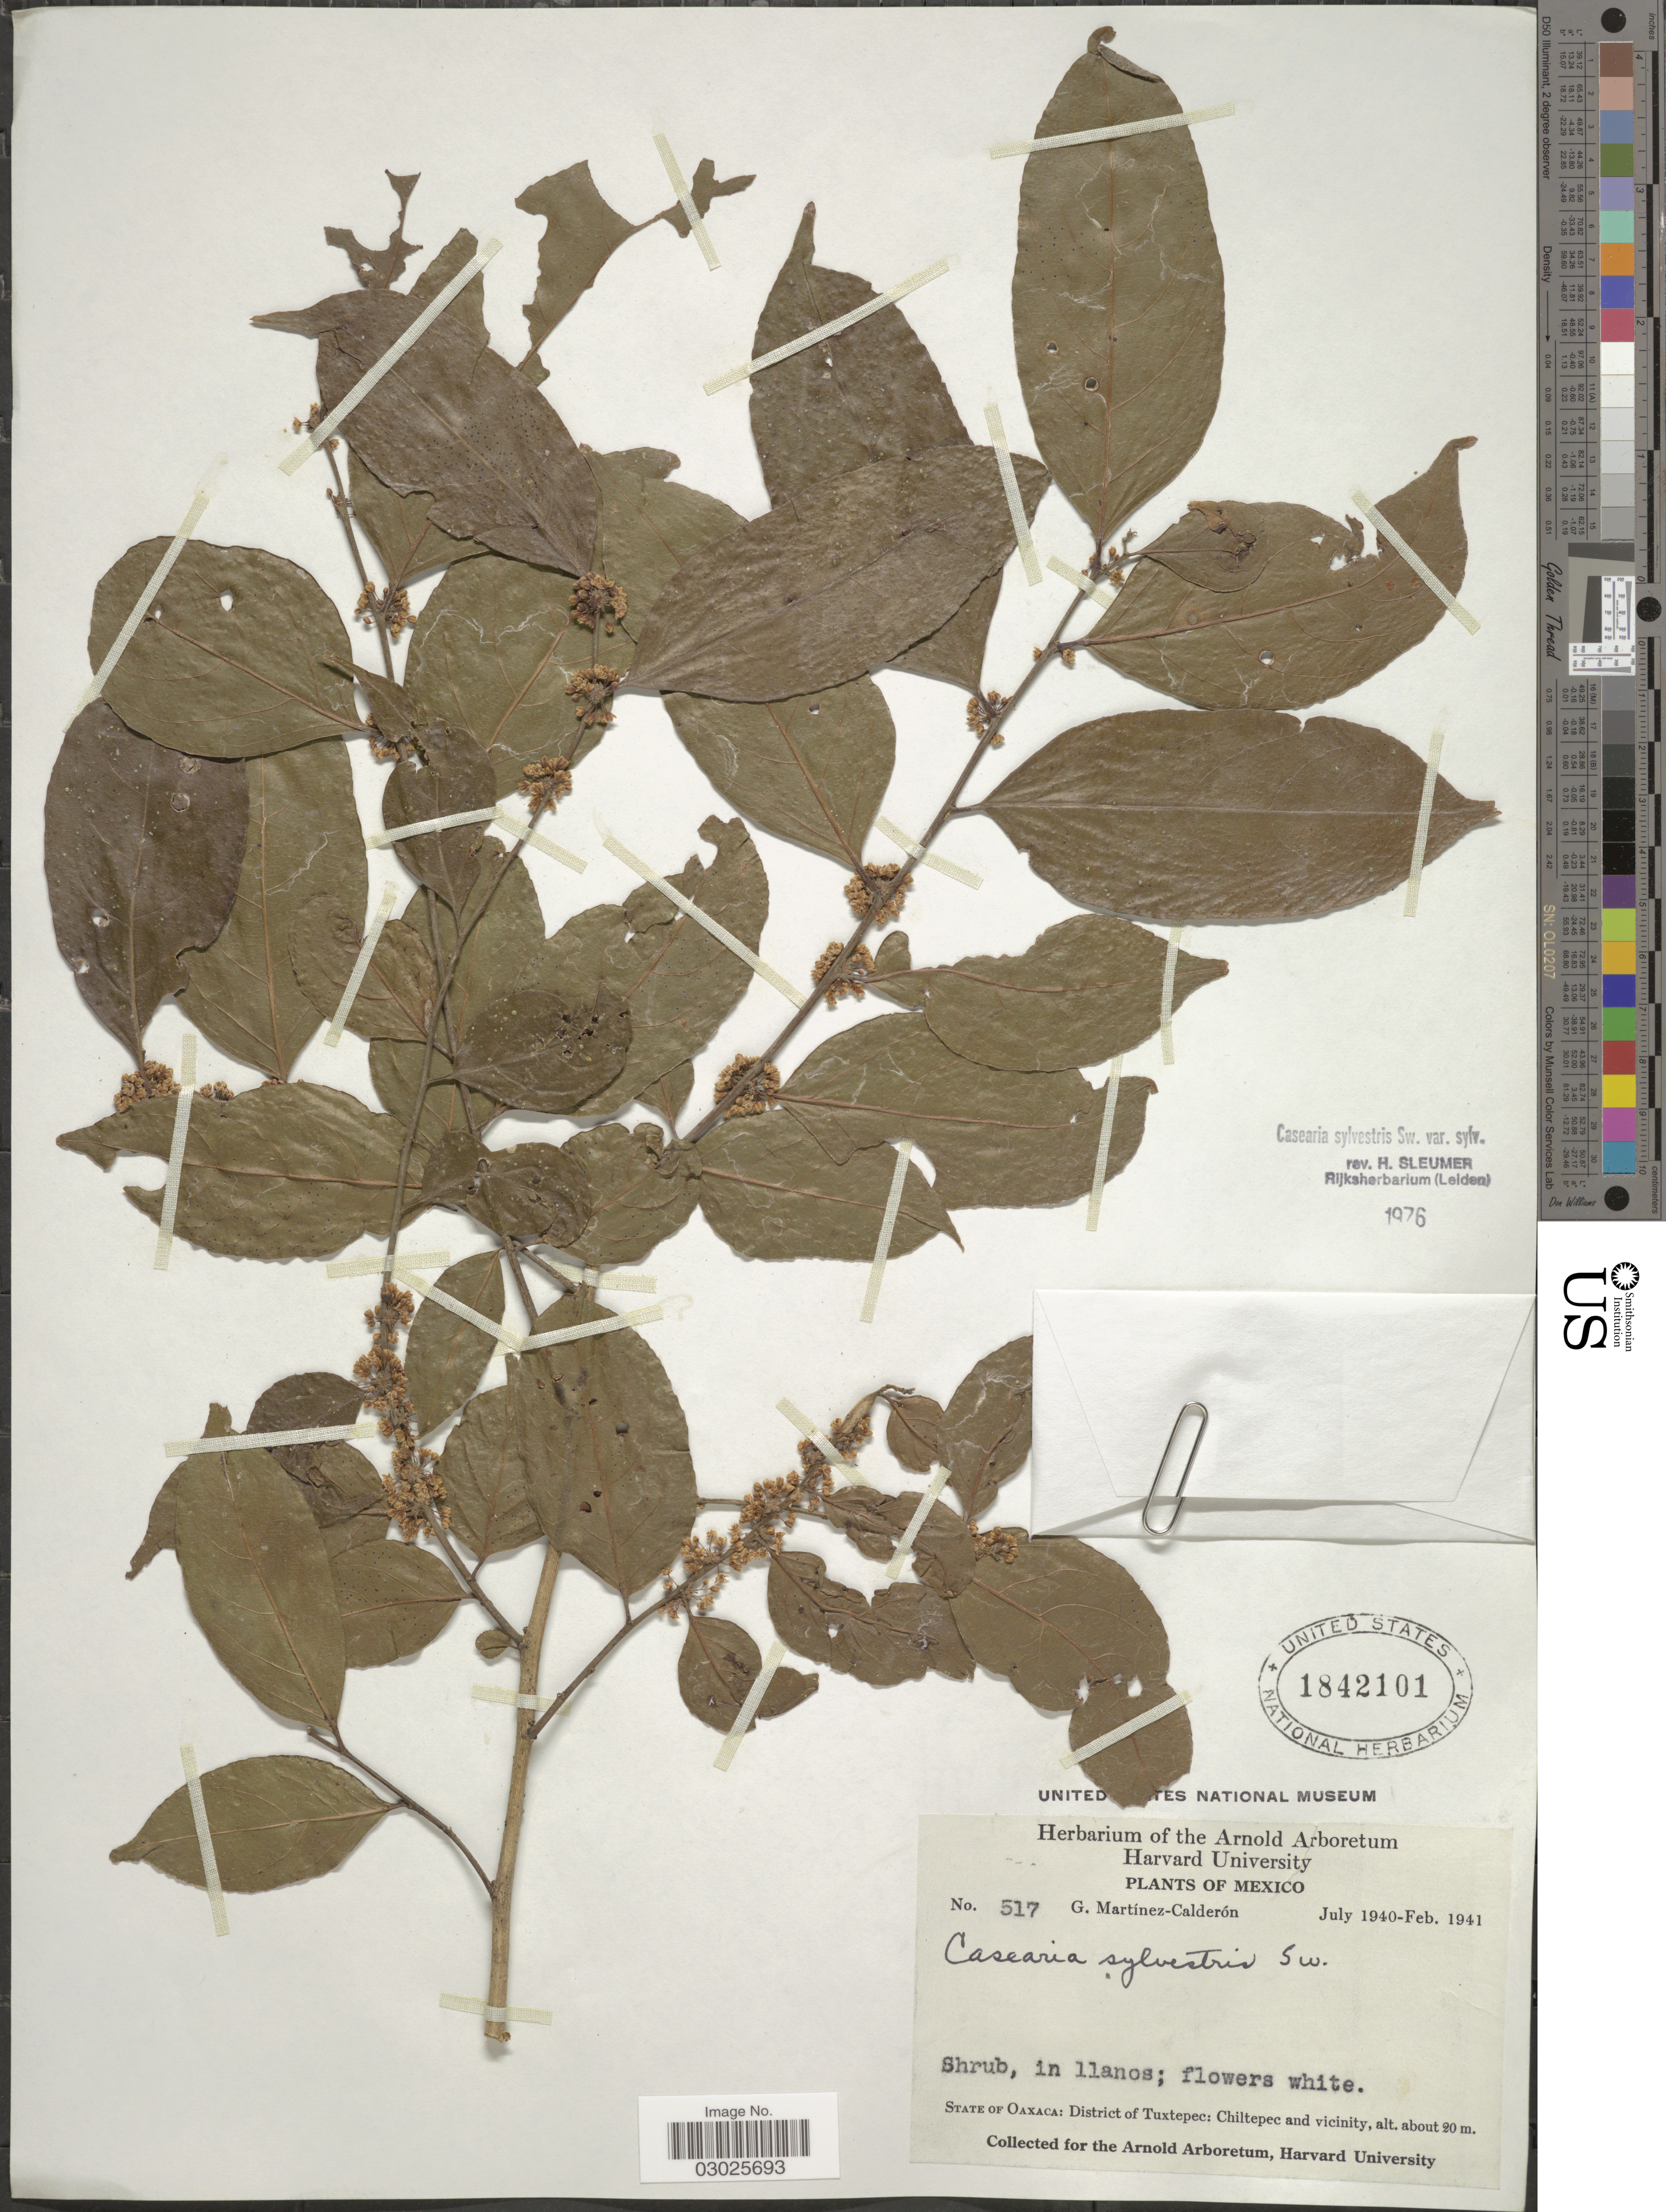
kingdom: Plantae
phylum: Tracheophyta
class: Magnoliopsida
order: Malpighiales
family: Salicaceae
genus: Casearia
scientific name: Casearia sylvestris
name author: Sw.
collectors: G. Martínez Calderón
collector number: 517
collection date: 1940-07/1941-02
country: Mexico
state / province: Oaxaca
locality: District of Tuxtepec: Chiltepec and vicinity.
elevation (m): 20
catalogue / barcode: US 1842101